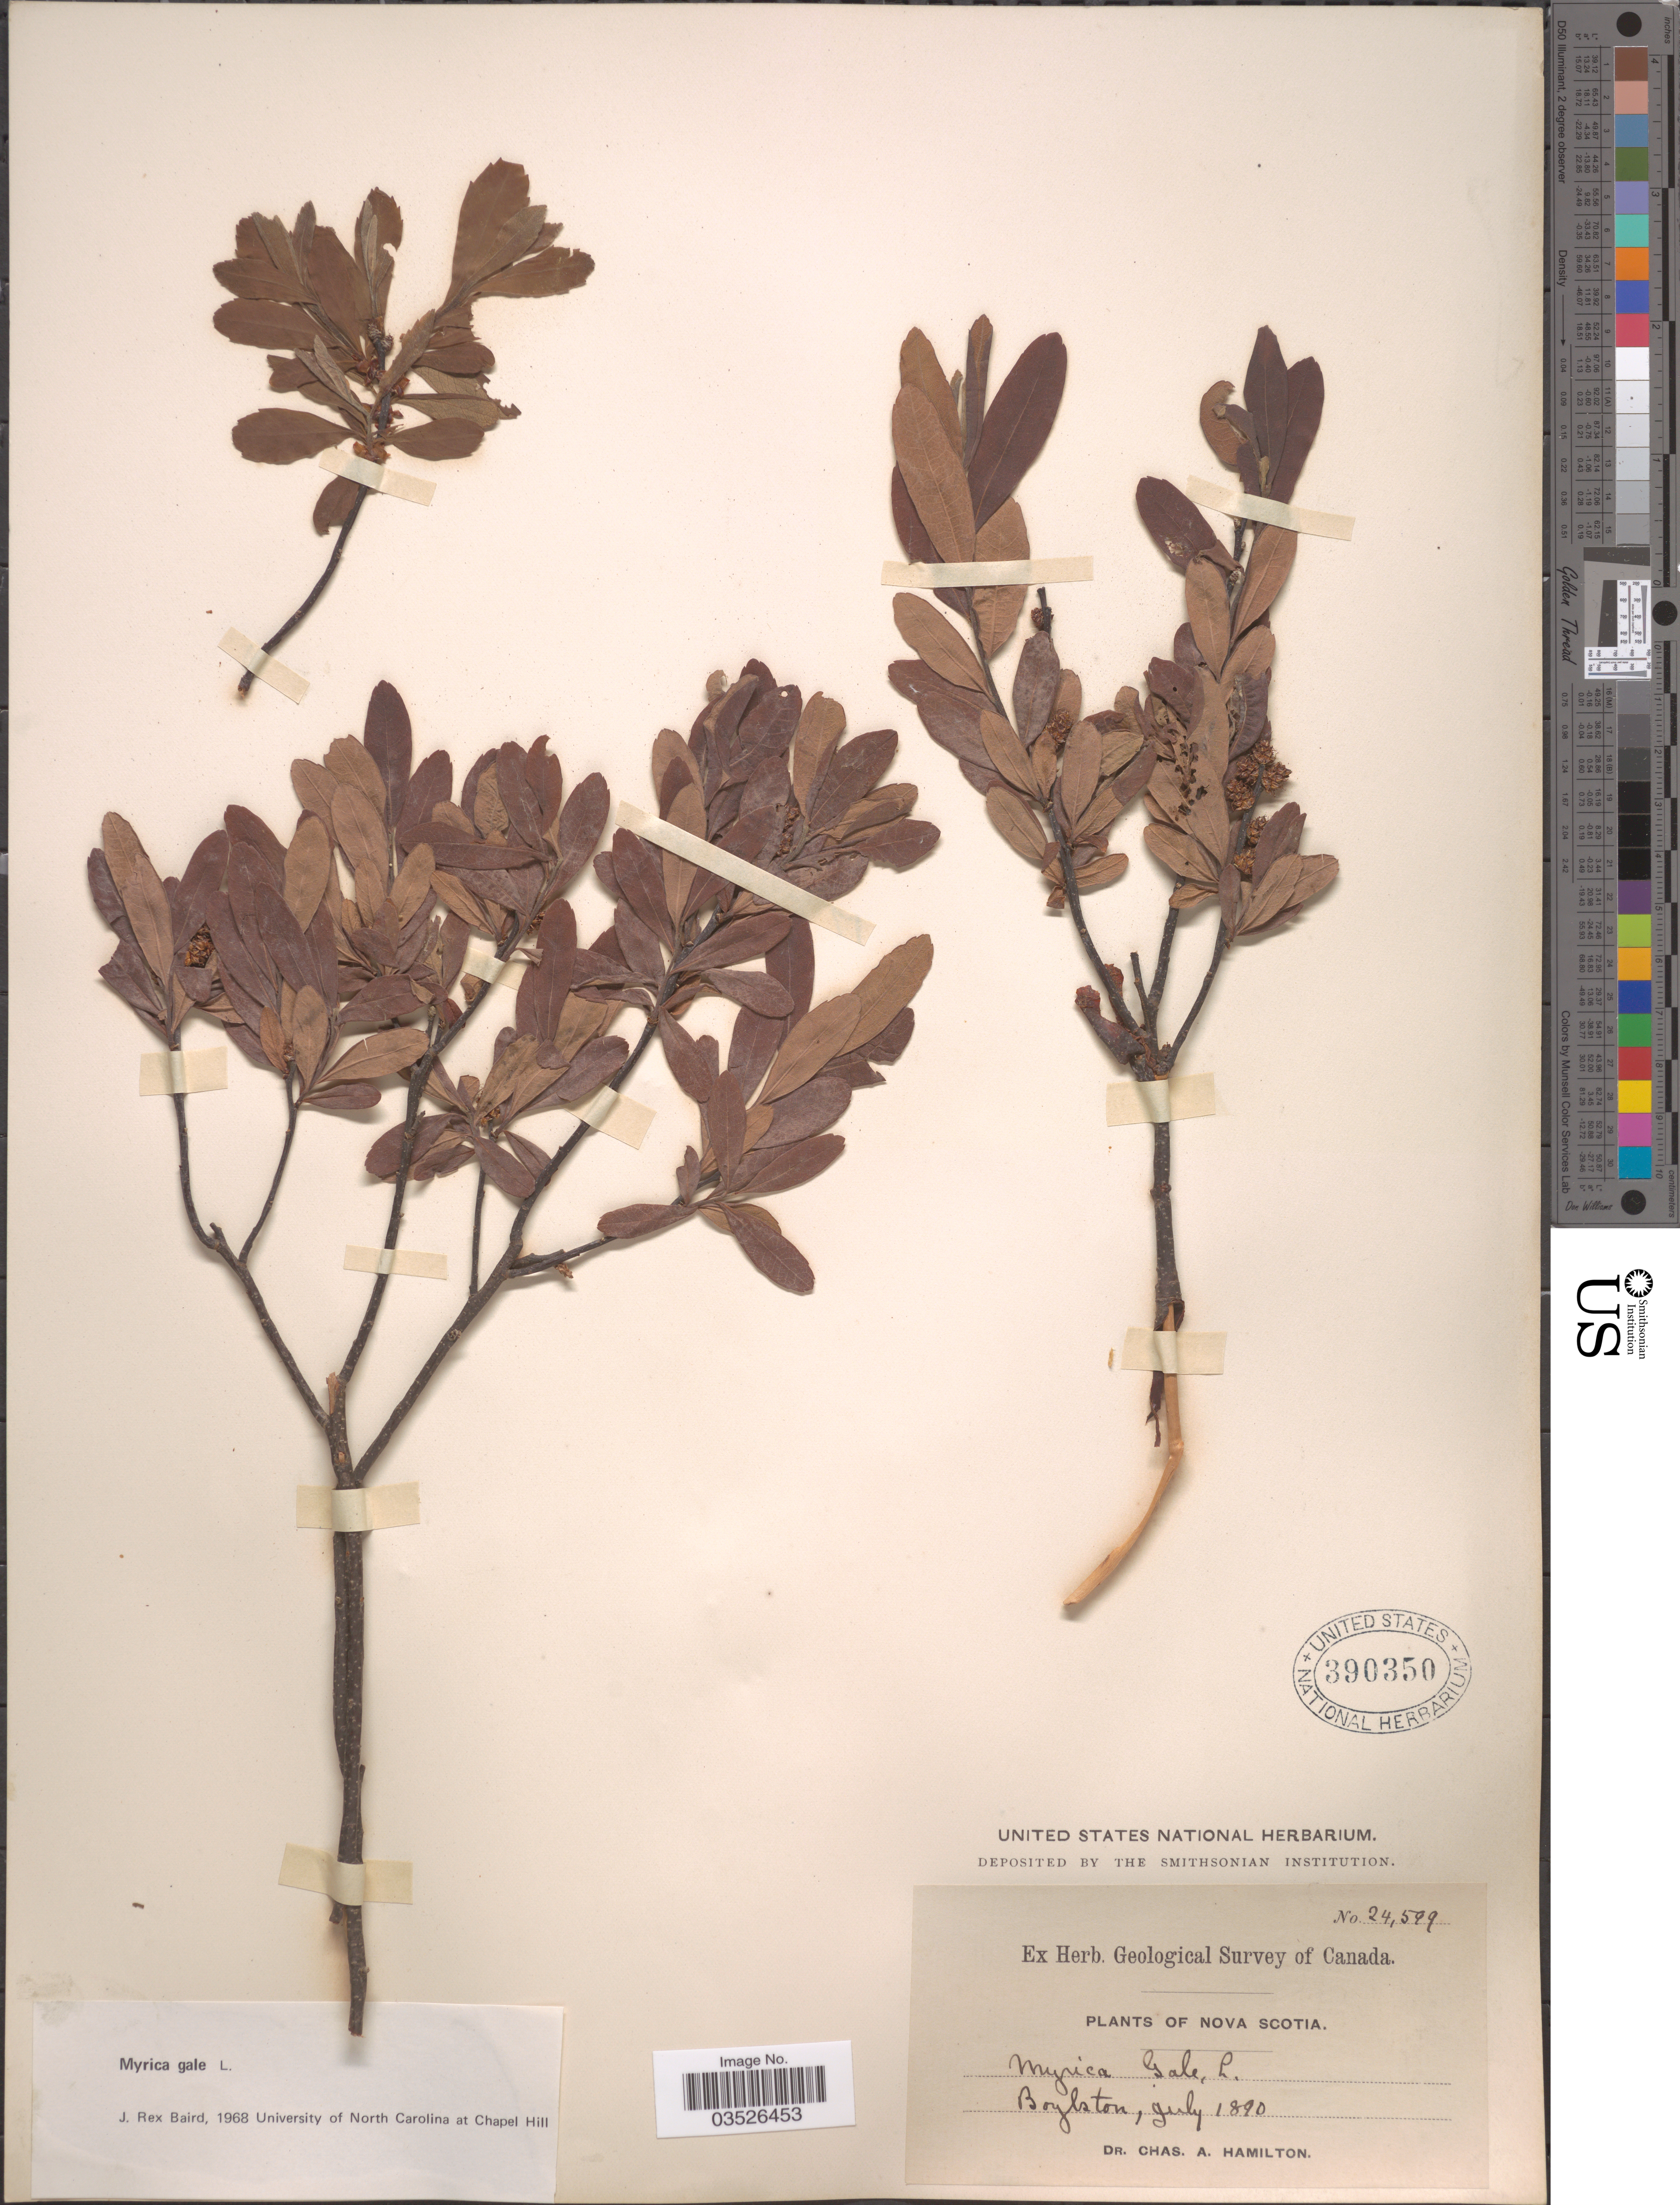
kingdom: Plantae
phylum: Tracheophyta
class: Magnoliopsida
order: Fagales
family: Myricaceae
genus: Myrica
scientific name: Myrica gale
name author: L.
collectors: C. A. Hamilton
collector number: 24599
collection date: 1890-07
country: Canada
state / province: Nova Scotia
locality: Boylston.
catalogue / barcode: US 390350